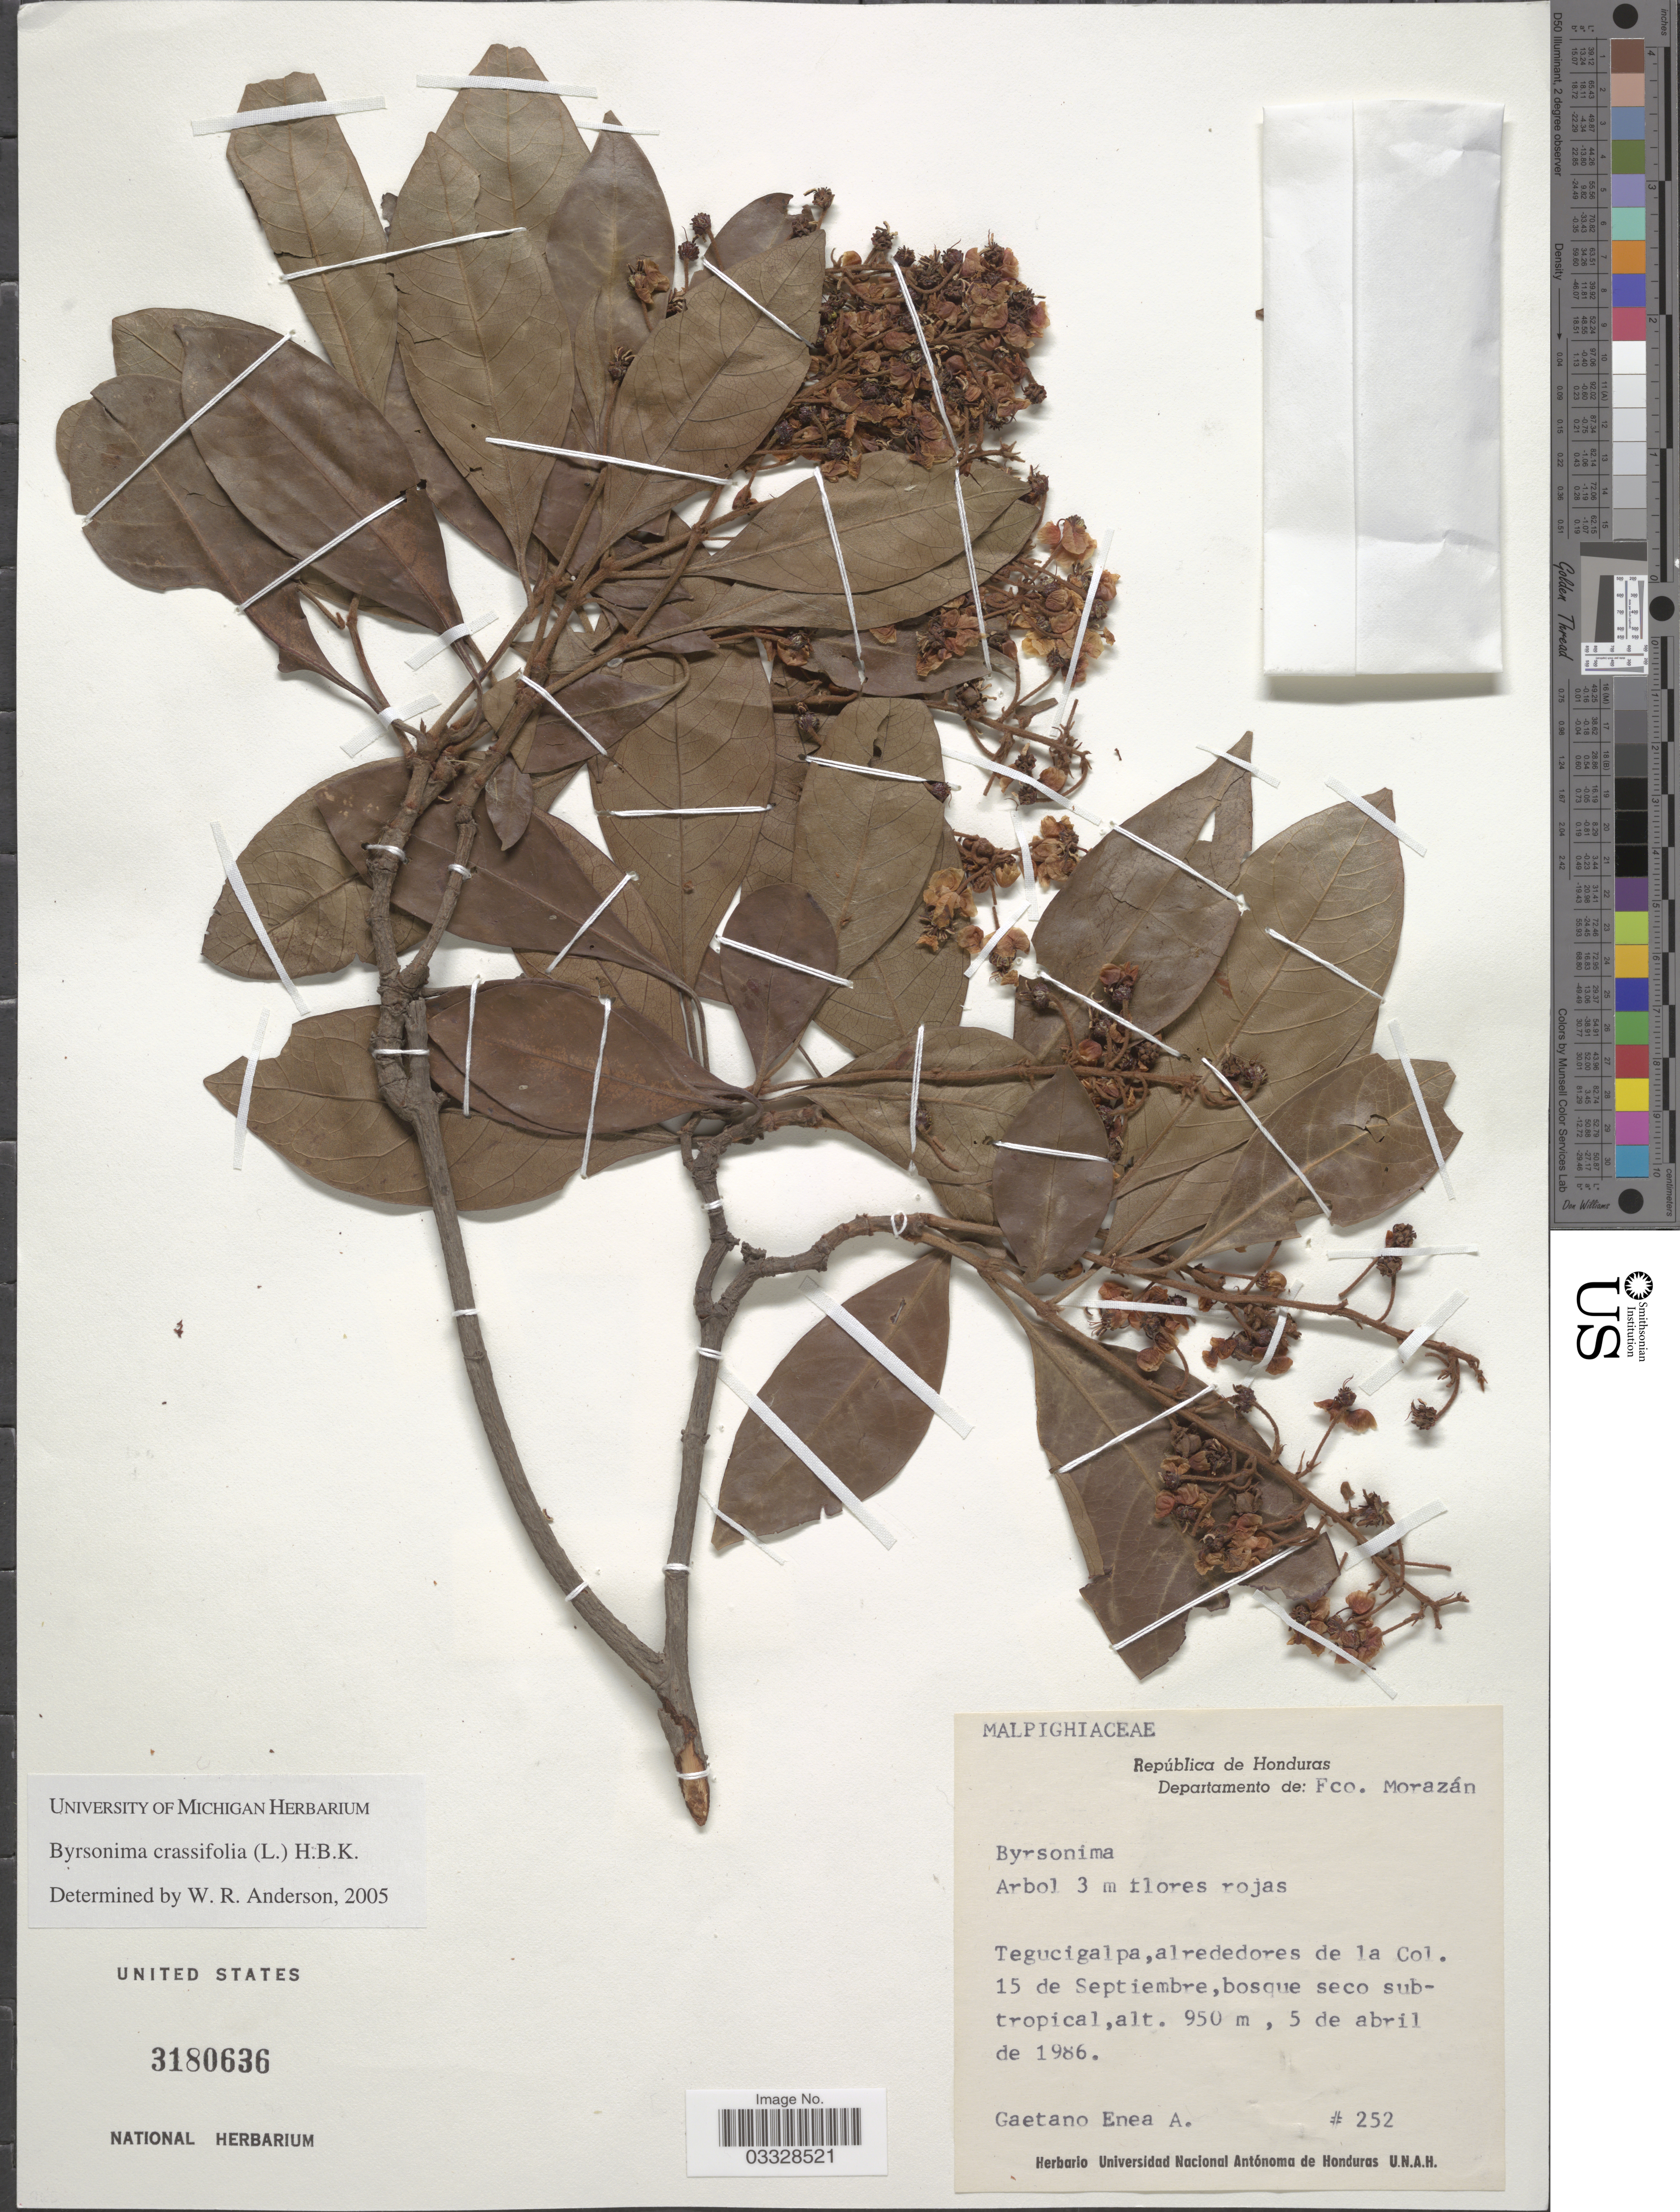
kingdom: Plantae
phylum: Tracheophyta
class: Magnoliopsida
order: Malpighiales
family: Malpighiaceae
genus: Byrsonima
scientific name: Byrsonima crassifolia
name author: (L.) Kunth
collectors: Gaetano Enea A.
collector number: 252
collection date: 1986-04-05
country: Honduras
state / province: Fco. Morazán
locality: Departamento de: Fco. Morazán. Tegucigalpa, alrededores de la Col. 15 de Septiembre.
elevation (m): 950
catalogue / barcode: US 3180636